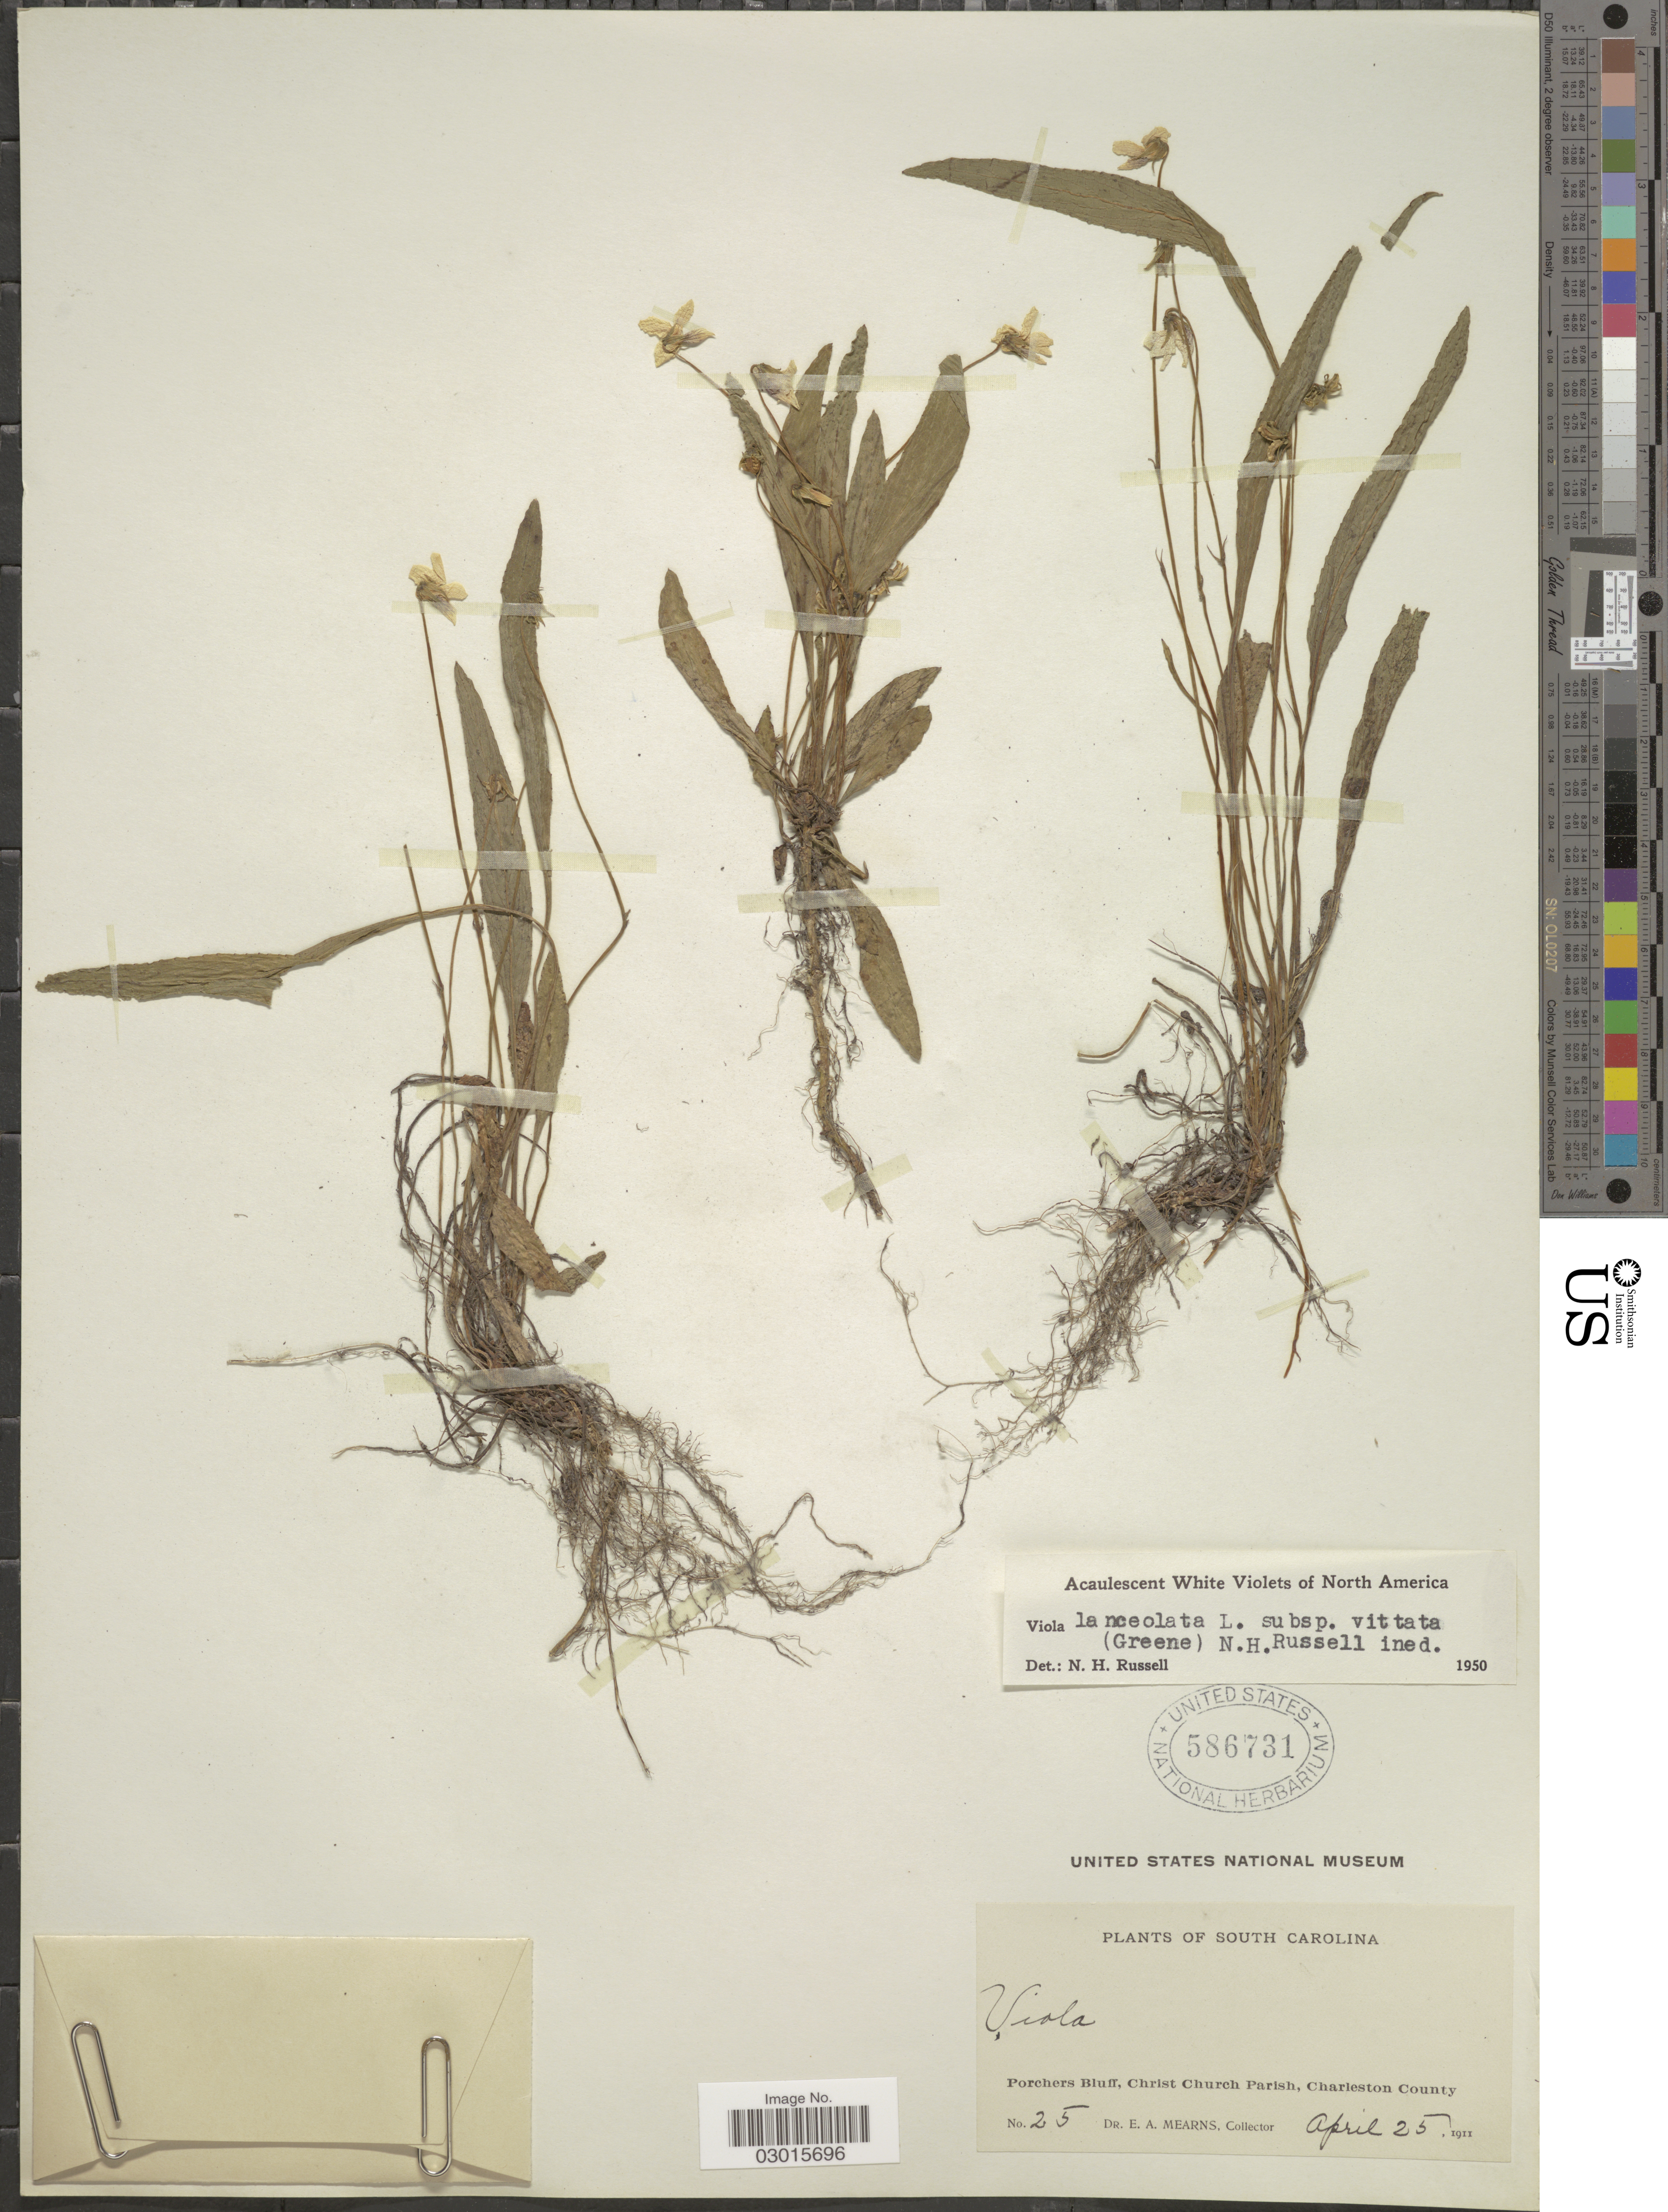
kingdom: Plantae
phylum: Tracheophyta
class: Magnoliopsida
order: Malpighiales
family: Violaceae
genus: Viola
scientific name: Viola lanceolata subsp. vittata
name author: (Greene) N. H. Russell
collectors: E. A. Mearns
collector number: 25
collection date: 1911-04-25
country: United States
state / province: South Carolina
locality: Porchers Bluff, Christ Church Parish, Charleston County.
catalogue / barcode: US 586731